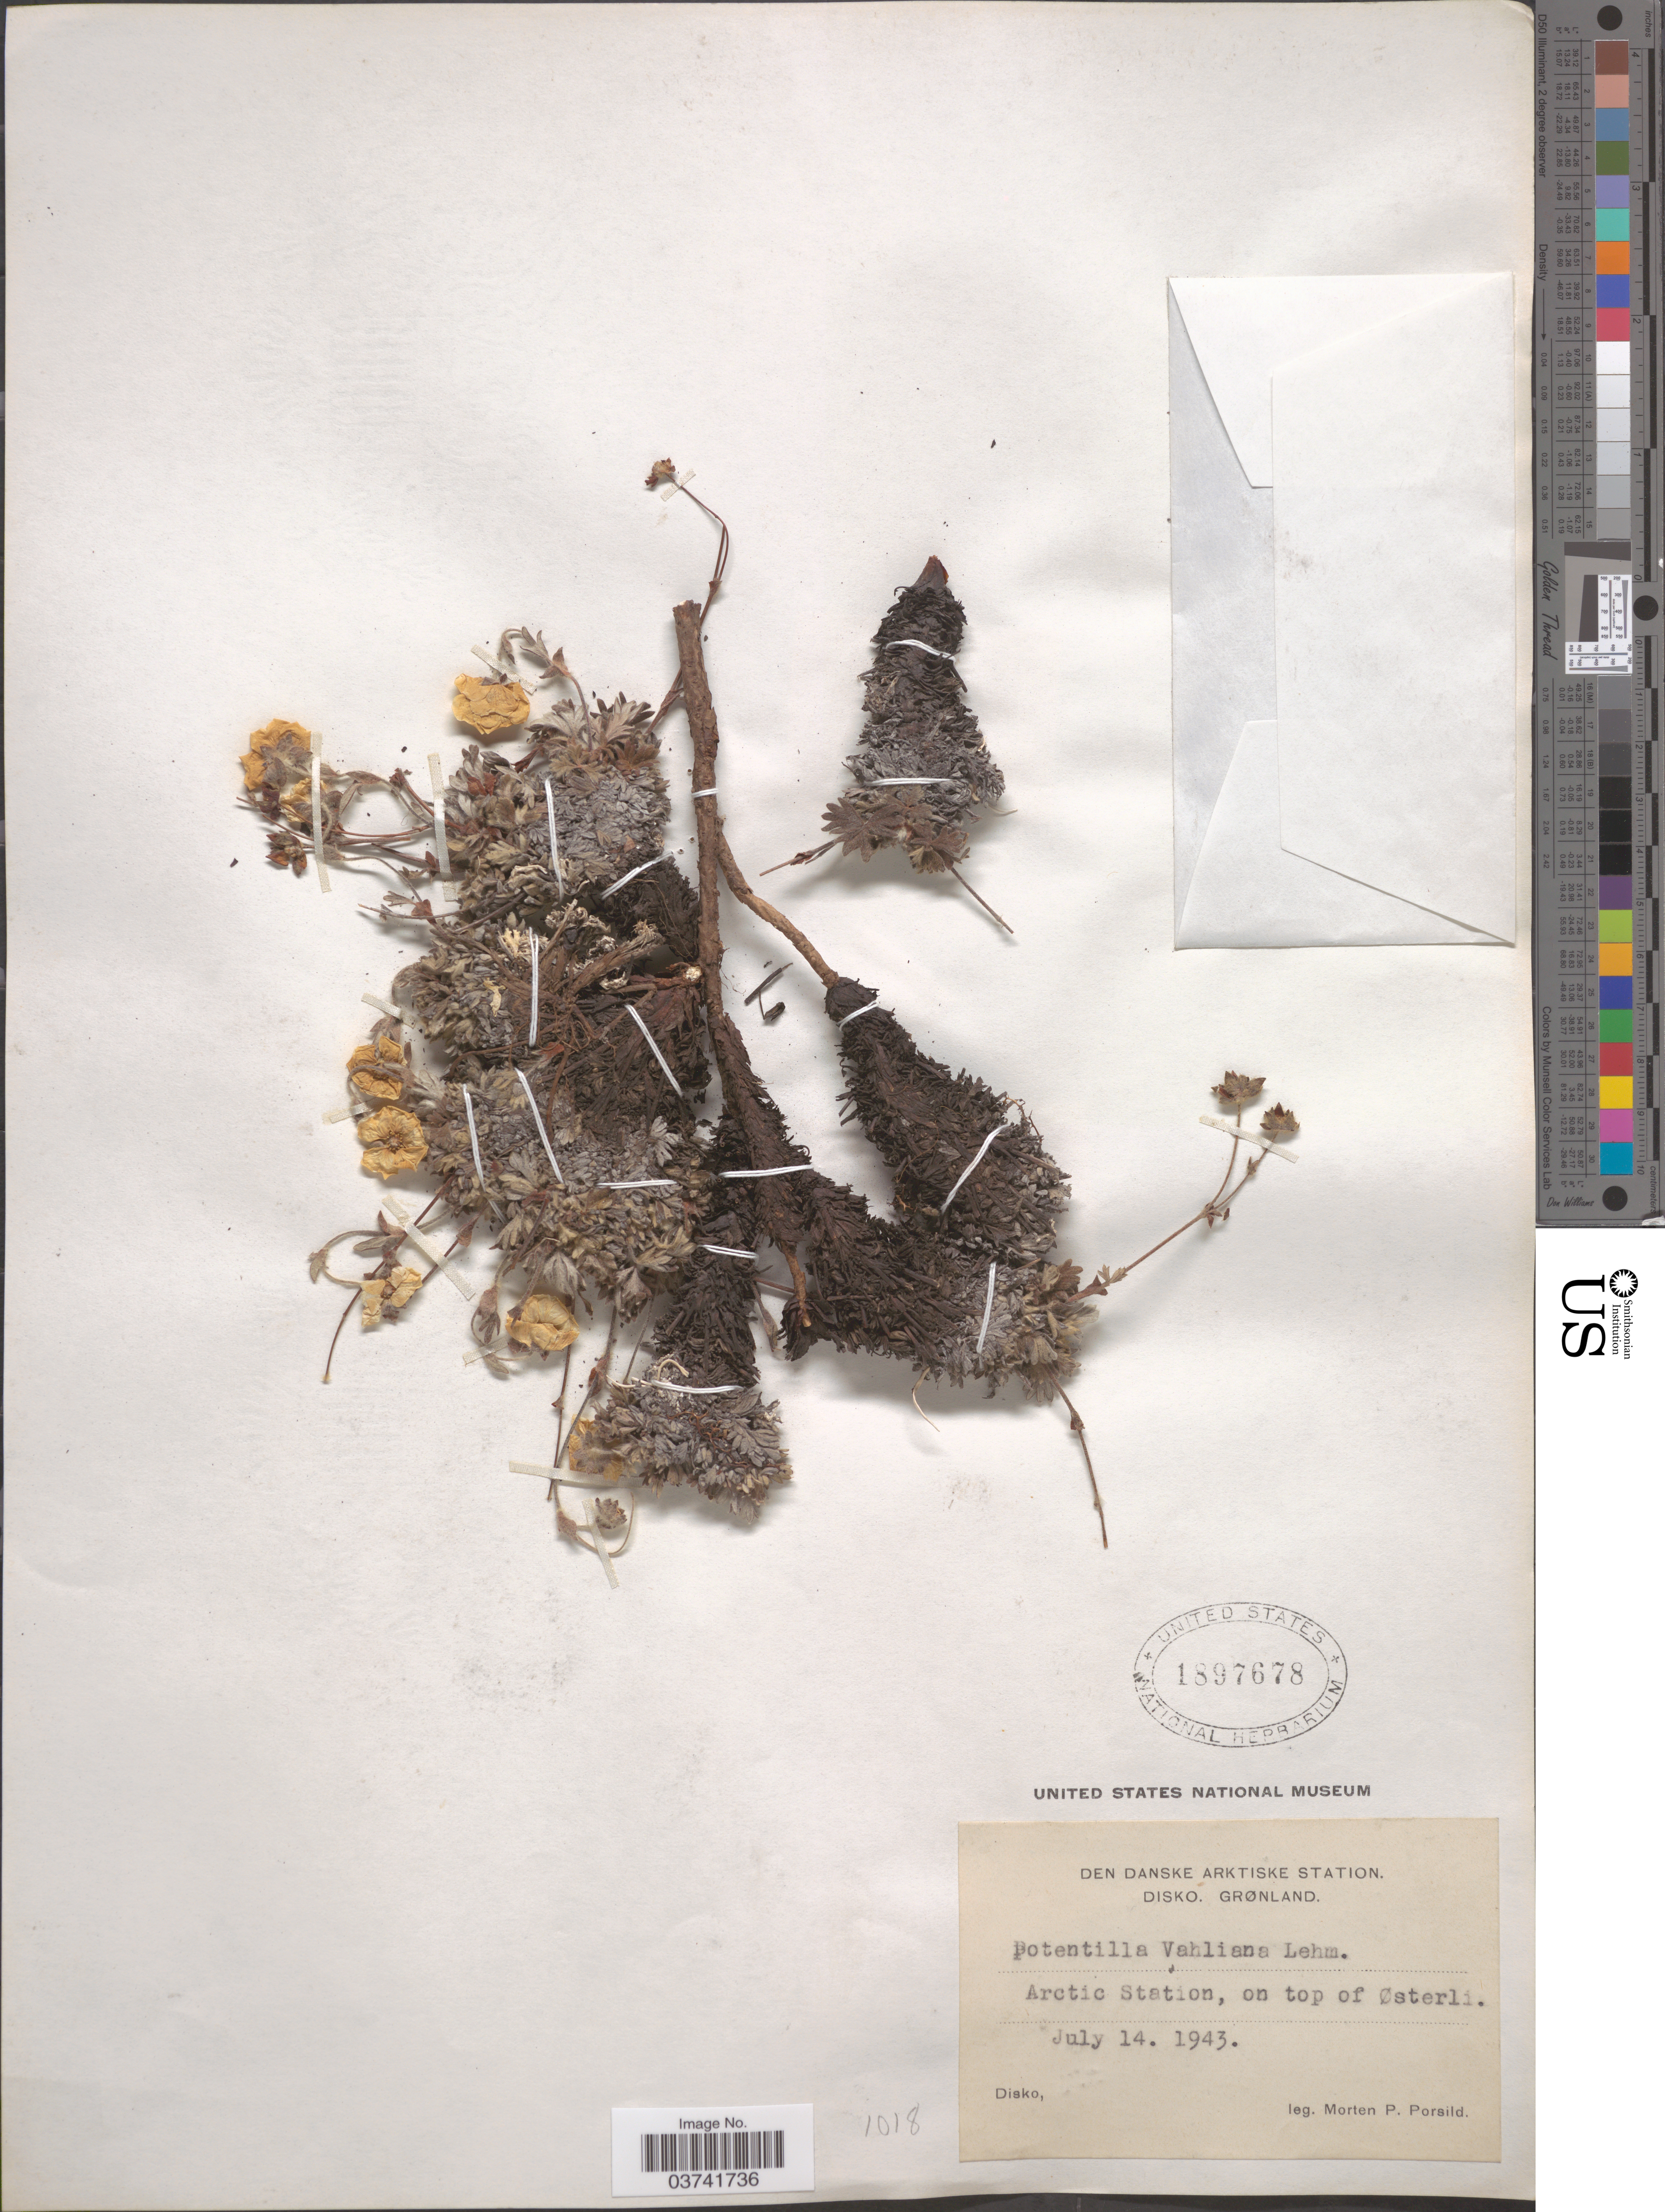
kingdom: Plantae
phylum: Tracheophyta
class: Magnoliopsida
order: Rosales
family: Rosaceae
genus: Potentilla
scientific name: Potentilla vahliana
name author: Lehm.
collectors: M. P. Porsild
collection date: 1943-07-14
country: Greenland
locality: Den Danske Arktiske Station. Disko. Grønland. Arctic Station, on top of Østerli.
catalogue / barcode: US 1897678